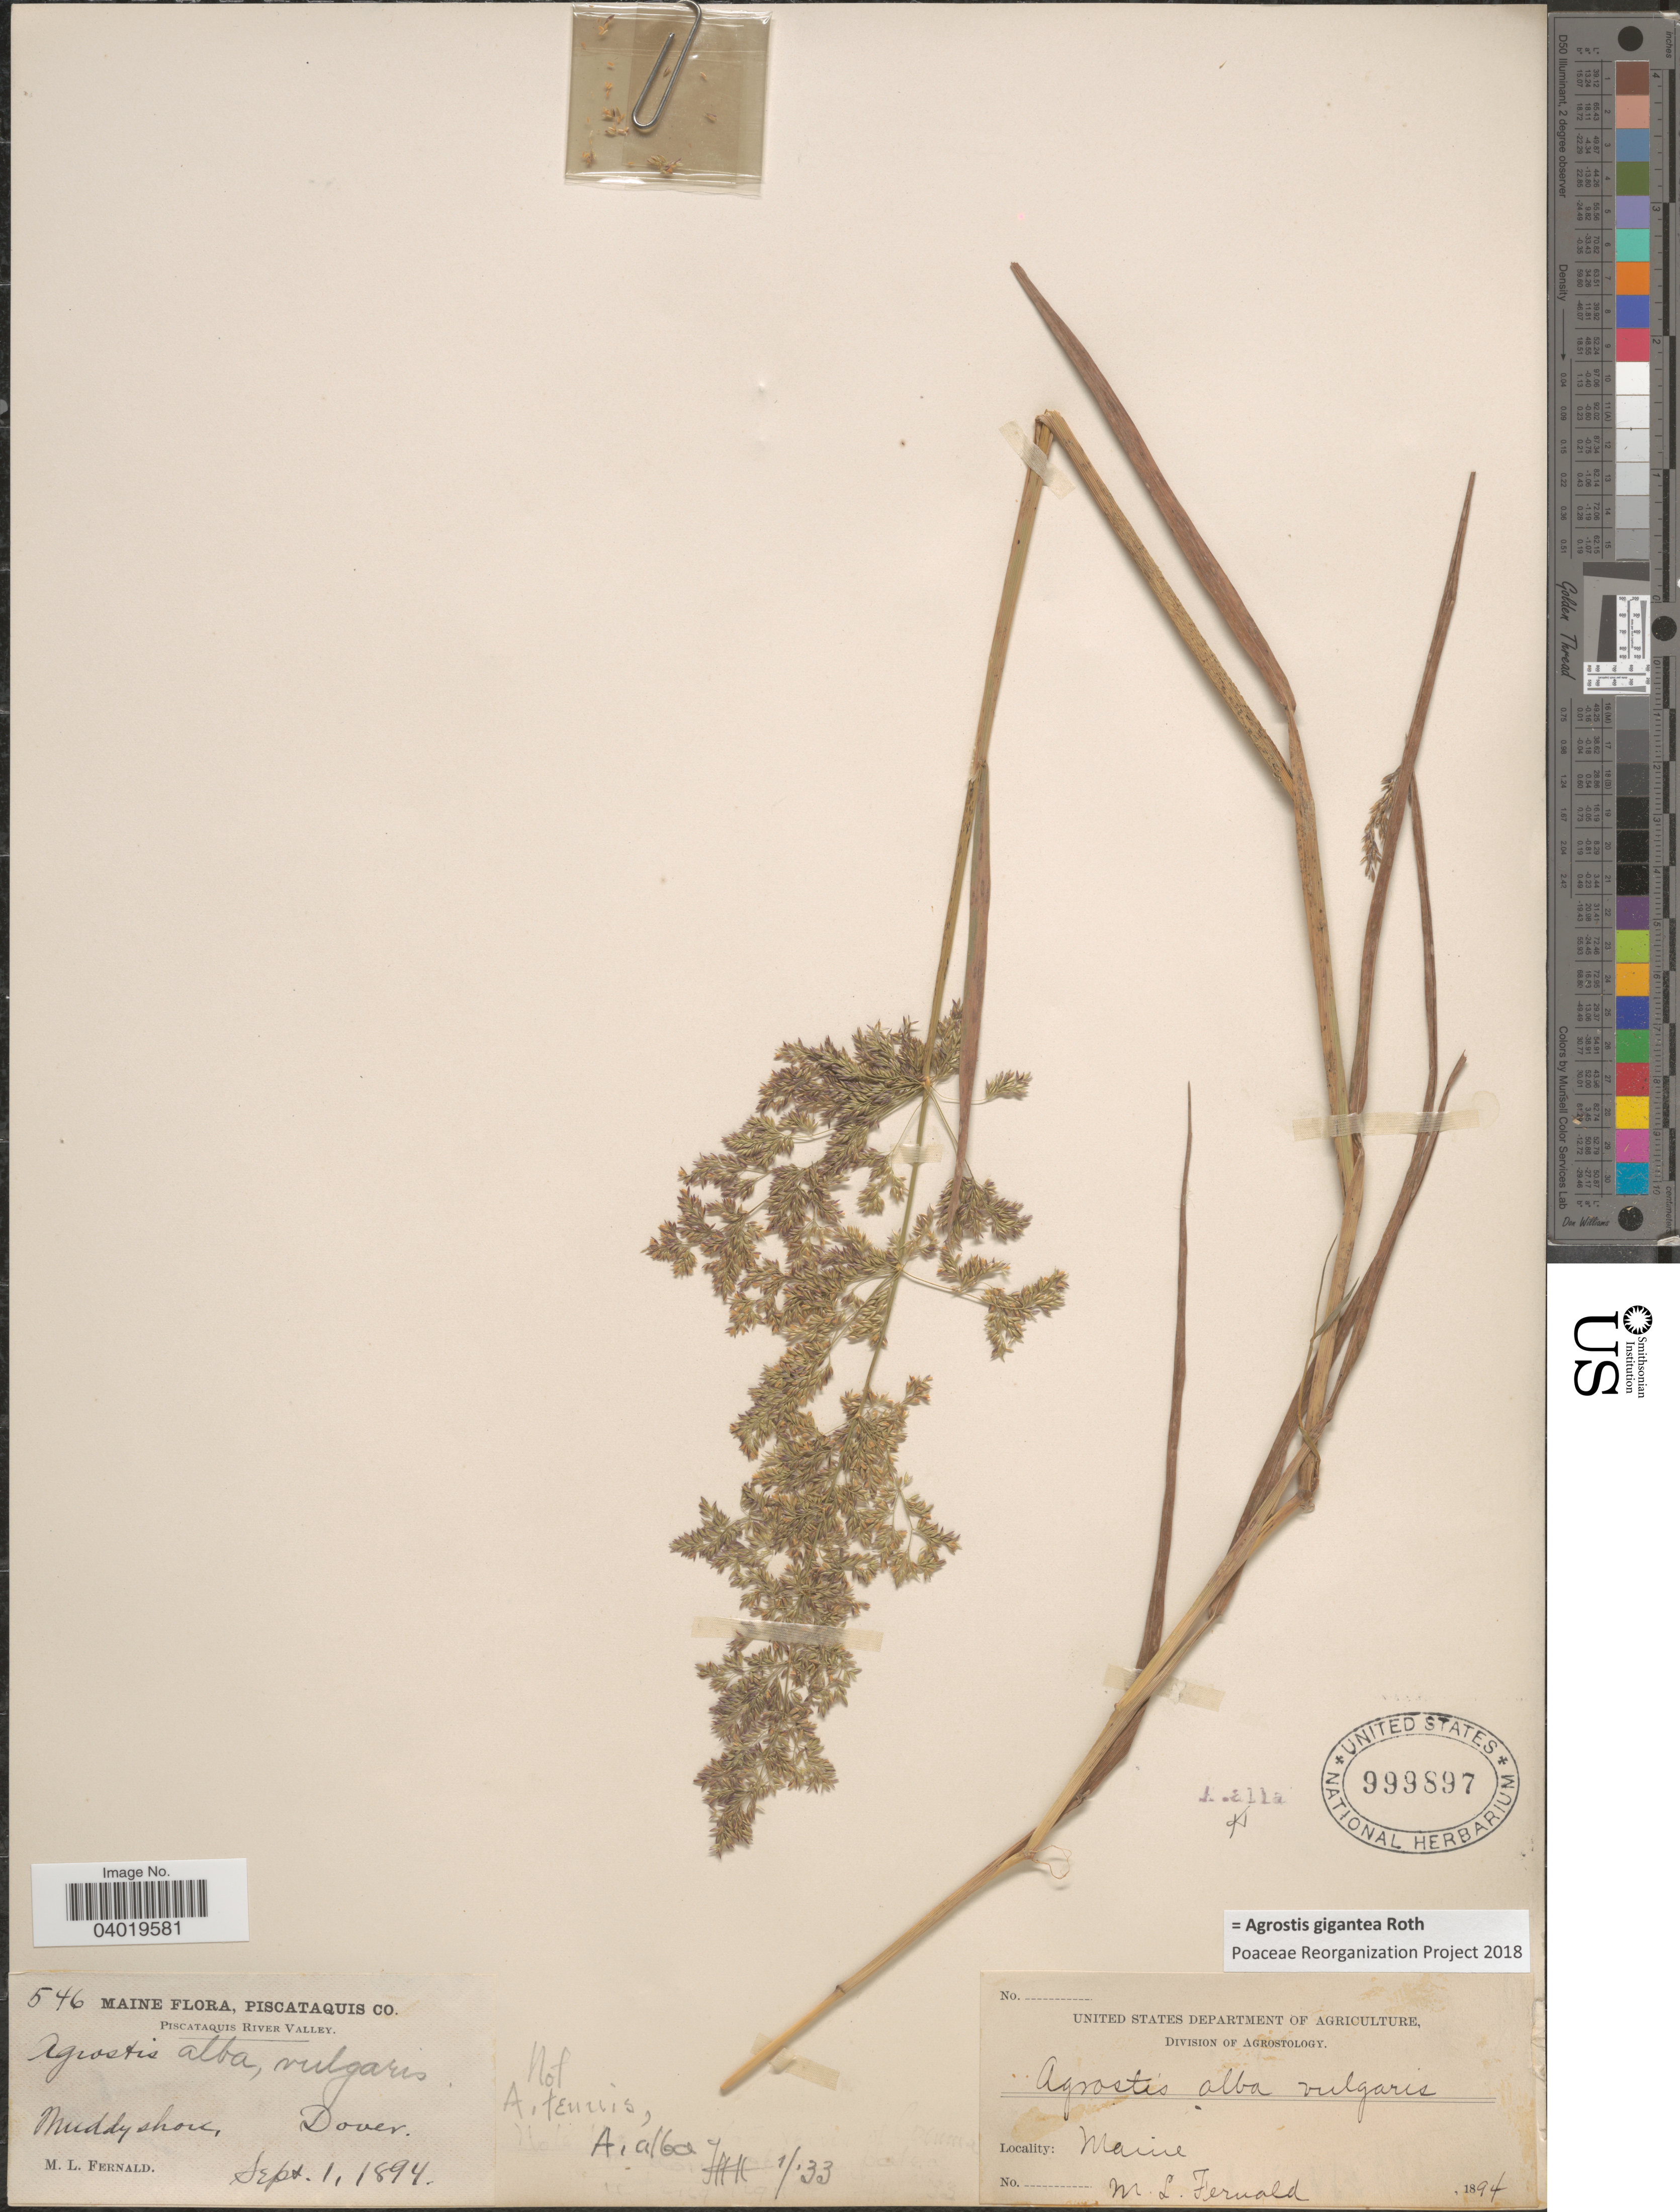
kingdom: Plantae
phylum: Tracheophyta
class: Liliopsida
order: Poales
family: Poaceae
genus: Agrostis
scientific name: Agrostis gigantea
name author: Roth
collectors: M. L. Fernald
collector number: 546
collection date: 1894-09-01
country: United States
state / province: Maine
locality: Piscataquis Co. Piscataquis River Valley. Dover.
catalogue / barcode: US 999897